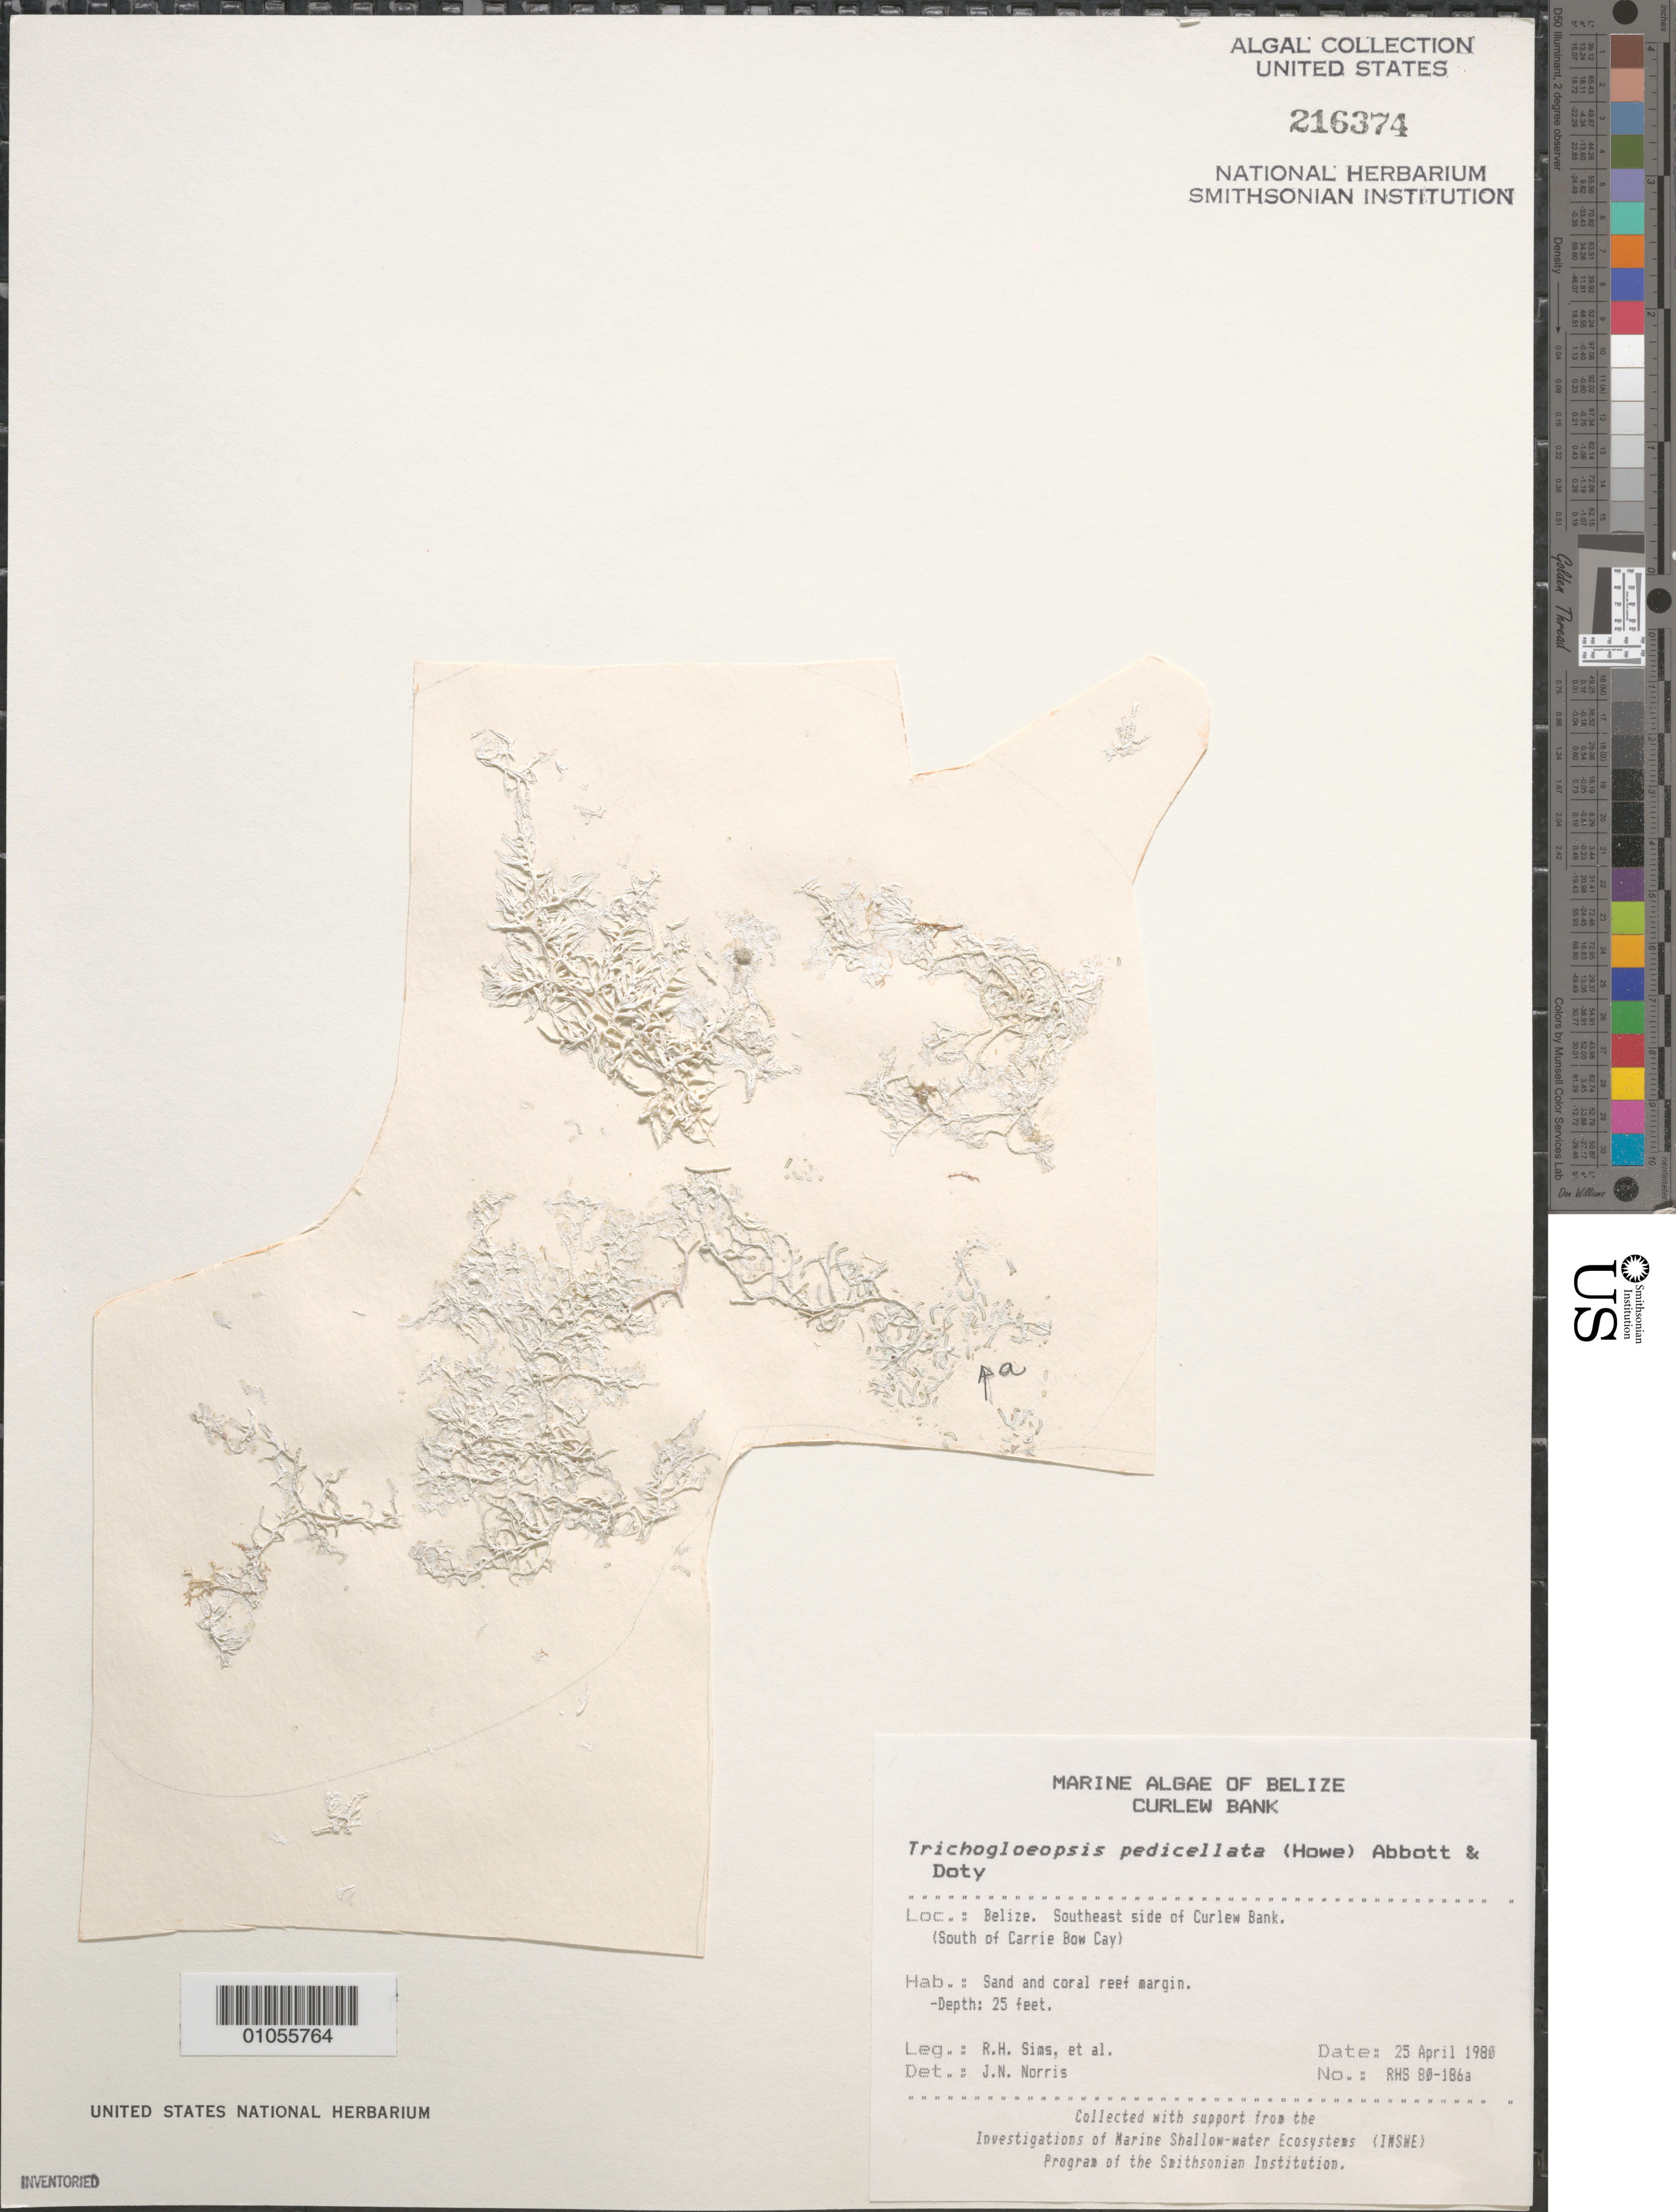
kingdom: Plantae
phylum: Rhodophyta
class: Florideophyceae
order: Nemaliales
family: Liagoraceae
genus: Trichogloeopsis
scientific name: Trichogloeopsis pedicellata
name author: (M. Howe in Britton & Millsp.) I.A. Abbott & Doty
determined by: Norris, James N.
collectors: R. H. Sims & et al.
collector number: RHS 80-186A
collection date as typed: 25 Apr 1980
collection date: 1980-04-25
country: Belize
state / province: Stann Creek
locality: Curlew Bank, south of Carrie Bow Cay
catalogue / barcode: US 216374